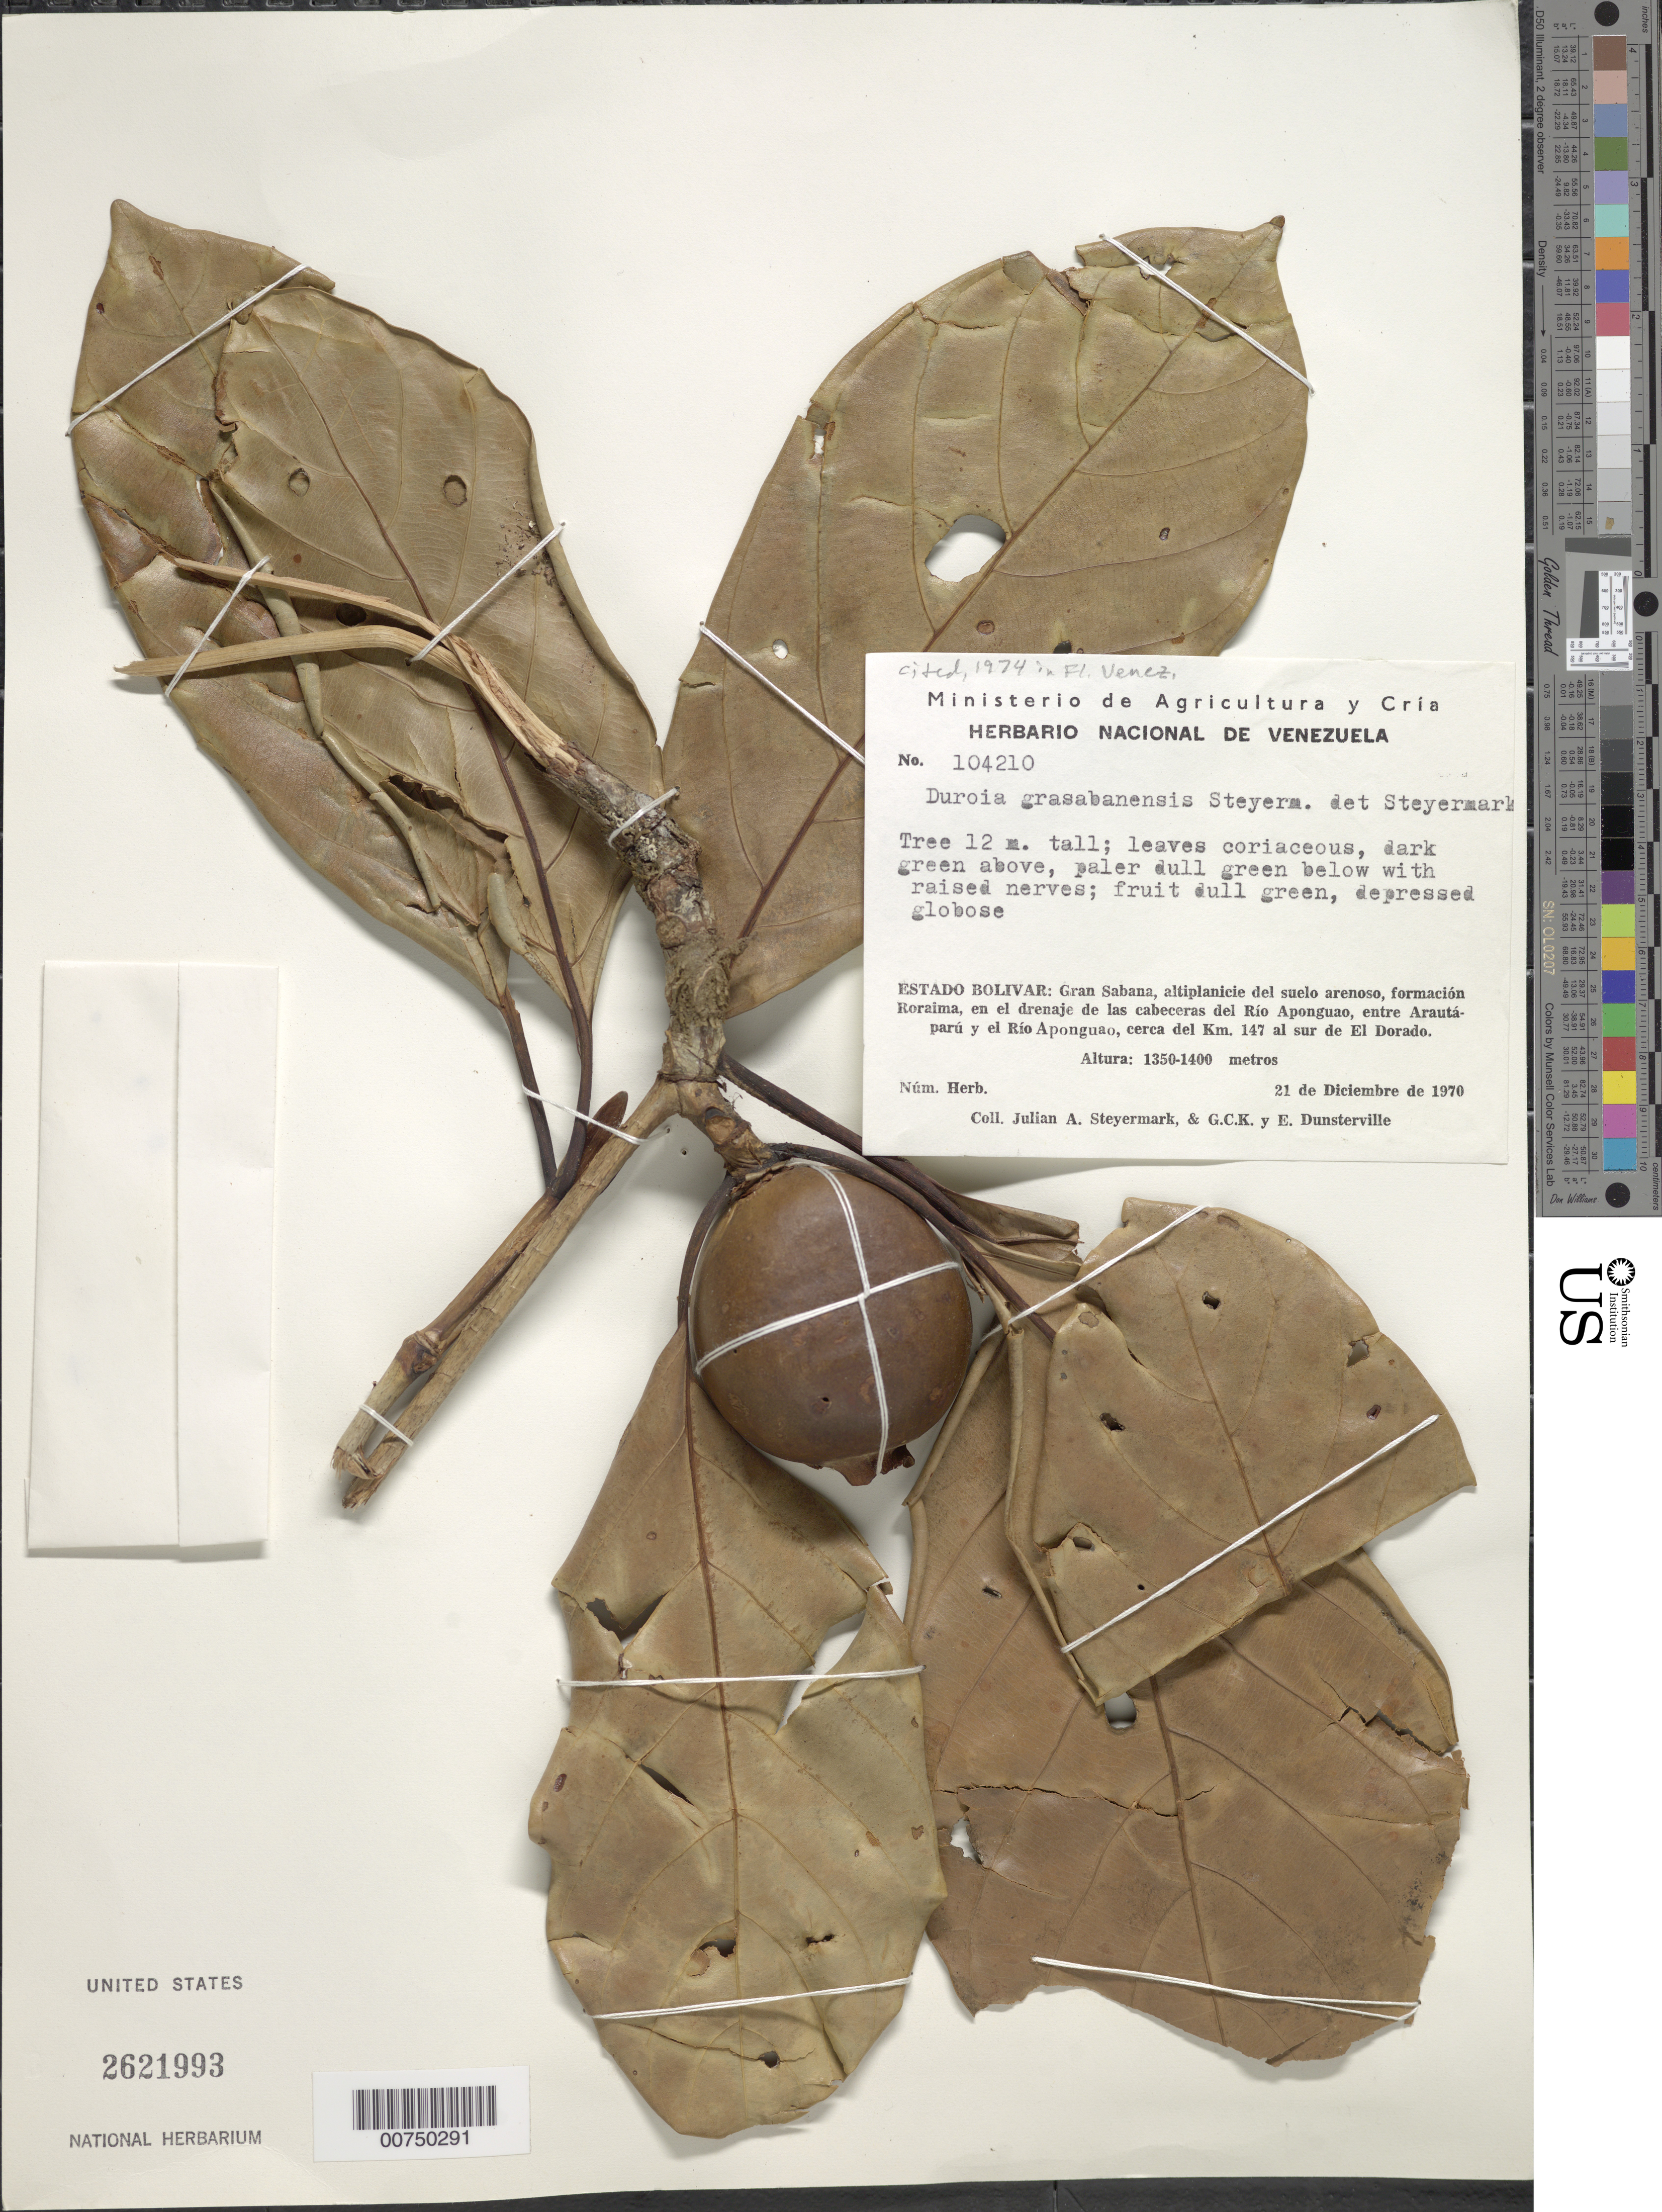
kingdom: Plantae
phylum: Tracheophyta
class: Magnoliopsida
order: Gentianales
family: Rubiaceae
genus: Duroia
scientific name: Duroia gransabanensis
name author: Steyerm.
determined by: Steyermark, Julian A., (VEN)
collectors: J. Steyermark, G. C. K. Dunsterville & E. Dunsterville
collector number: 104210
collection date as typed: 21-Dec-70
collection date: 1970-12-21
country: Venezuela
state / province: Bolívar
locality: Gran Sabana, formacion Roraima, Río Apinguao, entre Arautaparu y el Río Aponguao, 147 km sur de El Dorado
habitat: High plateau with sandy ground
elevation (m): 1350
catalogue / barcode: US 2621993